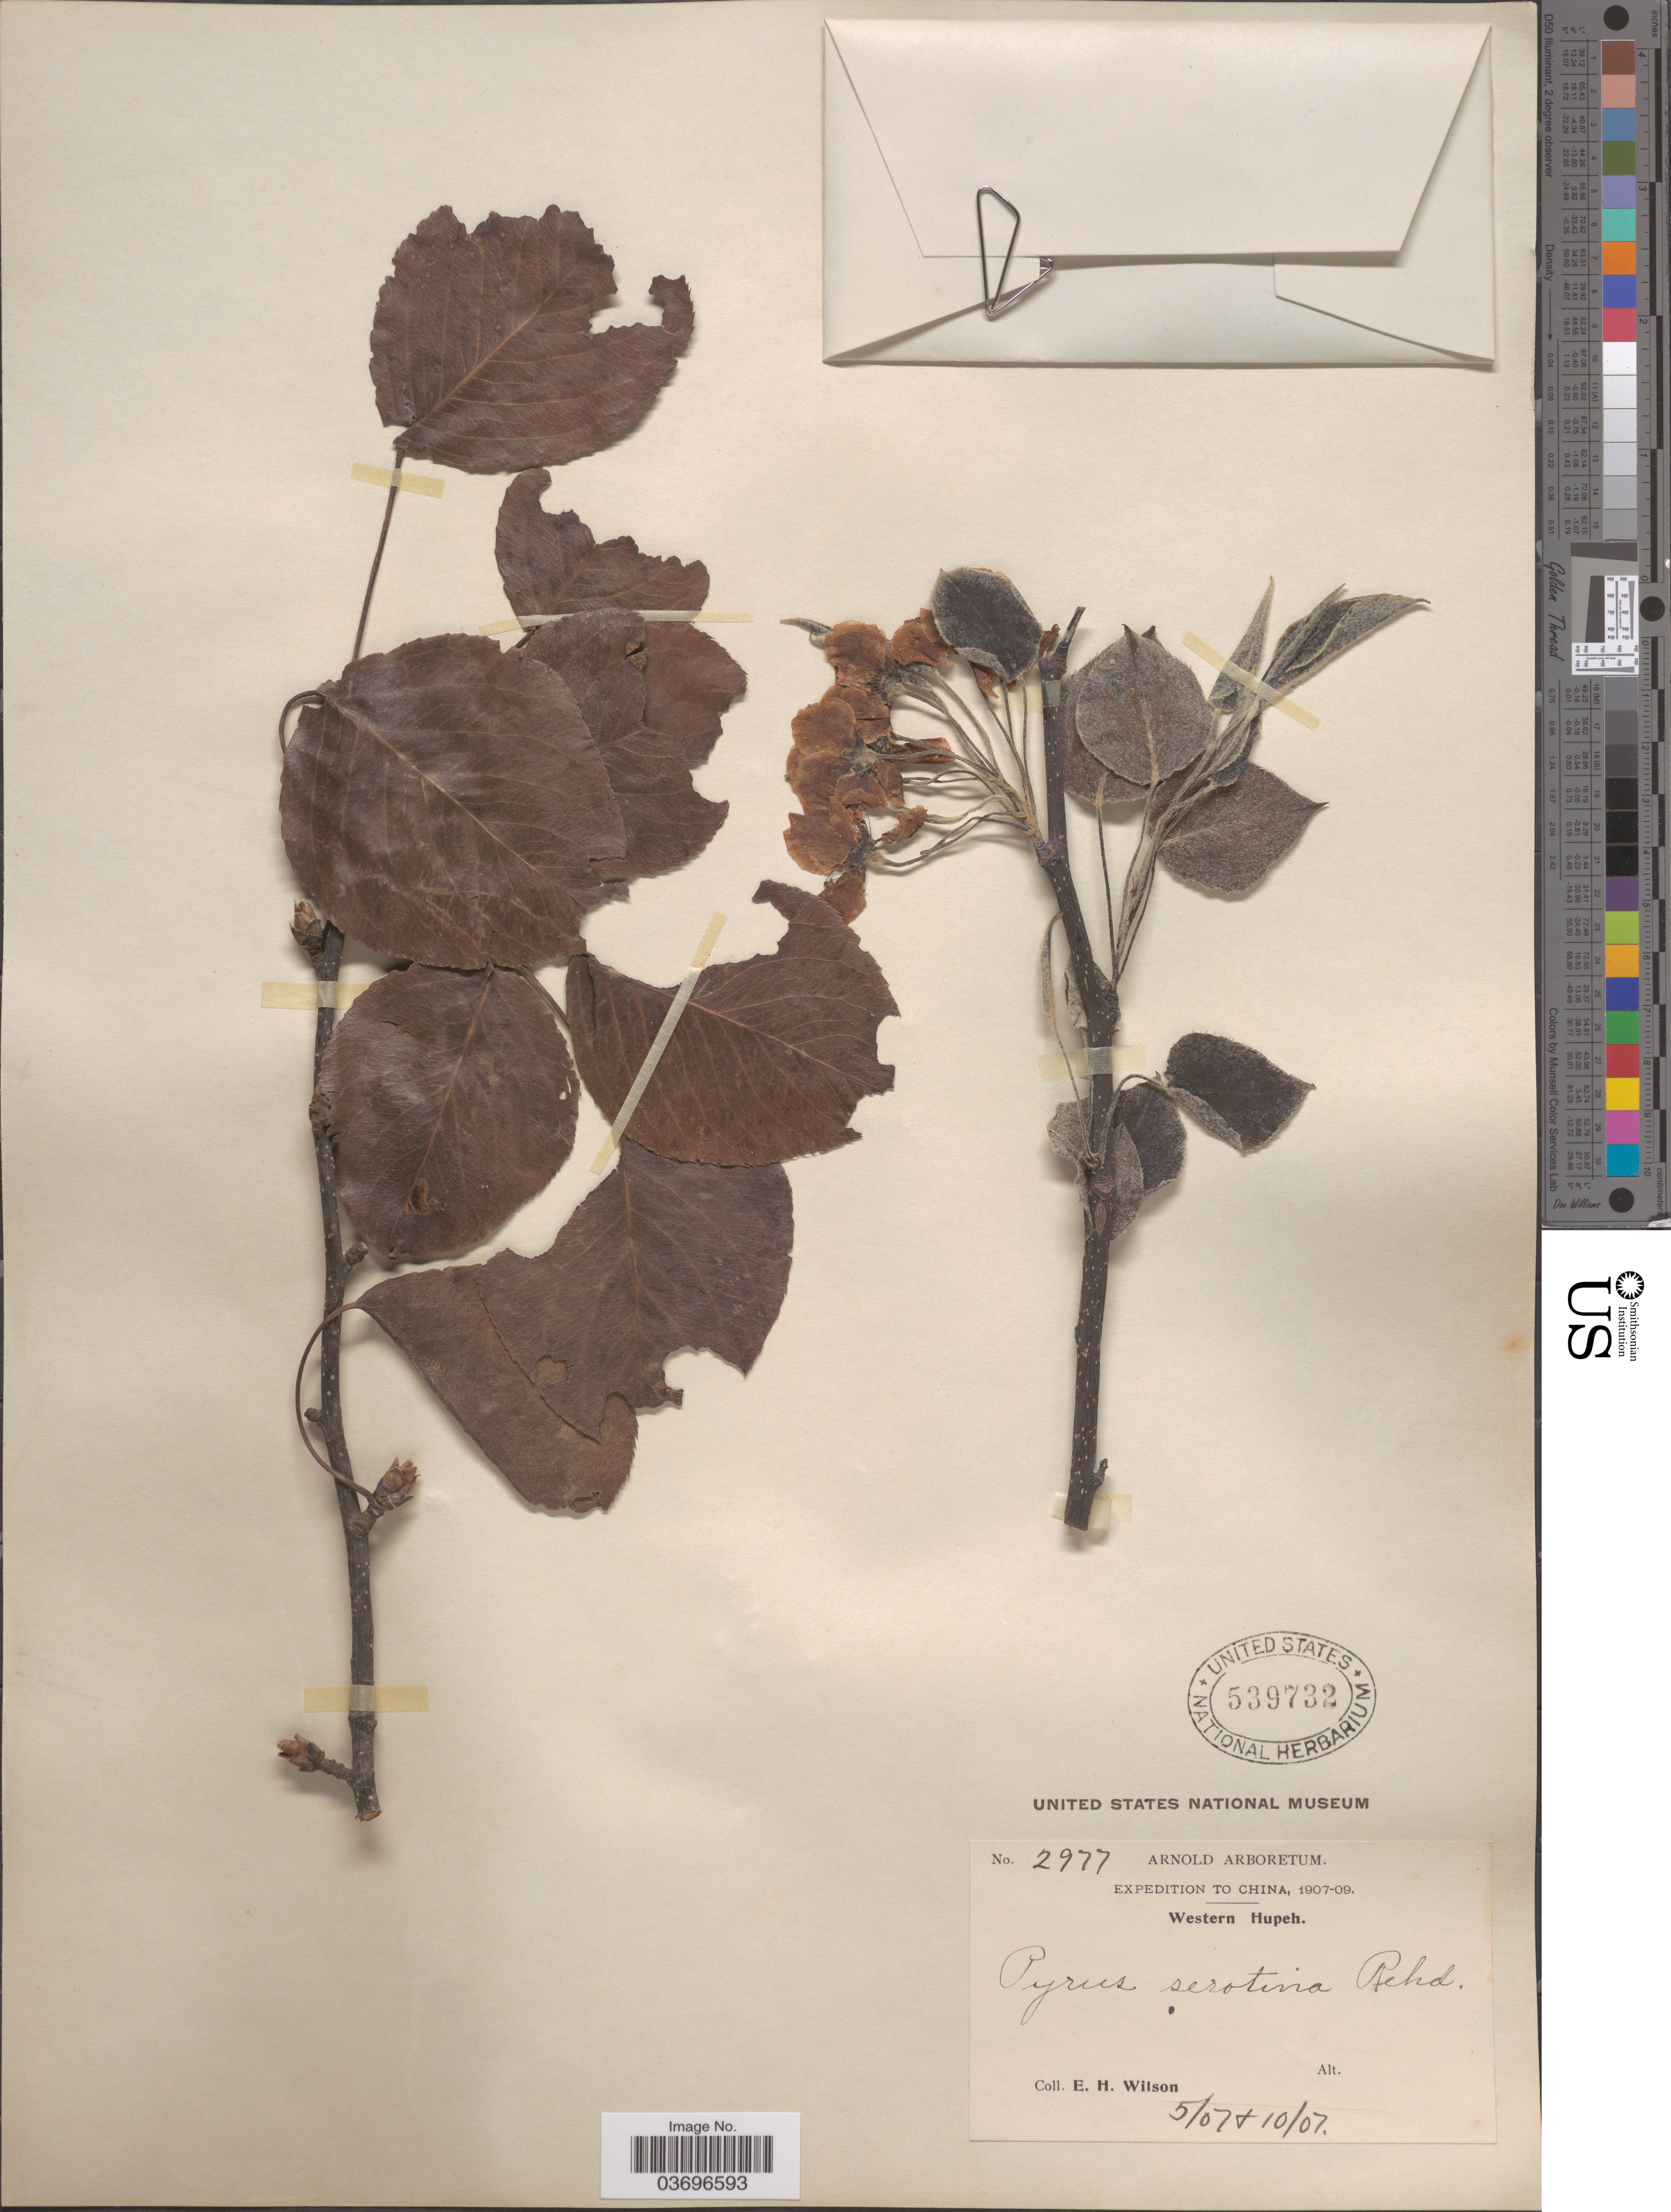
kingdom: Plantae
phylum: Tracheophyta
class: Magnoliopsida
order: Rosales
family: Rosaceae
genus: Pyrus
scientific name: Pyrus pyrifolia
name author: (Burm. f.) Nakai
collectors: E. Wilson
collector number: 2977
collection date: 1907-05/1907-10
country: China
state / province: Hubei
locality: Western Hupeh.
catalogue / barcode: US 539732